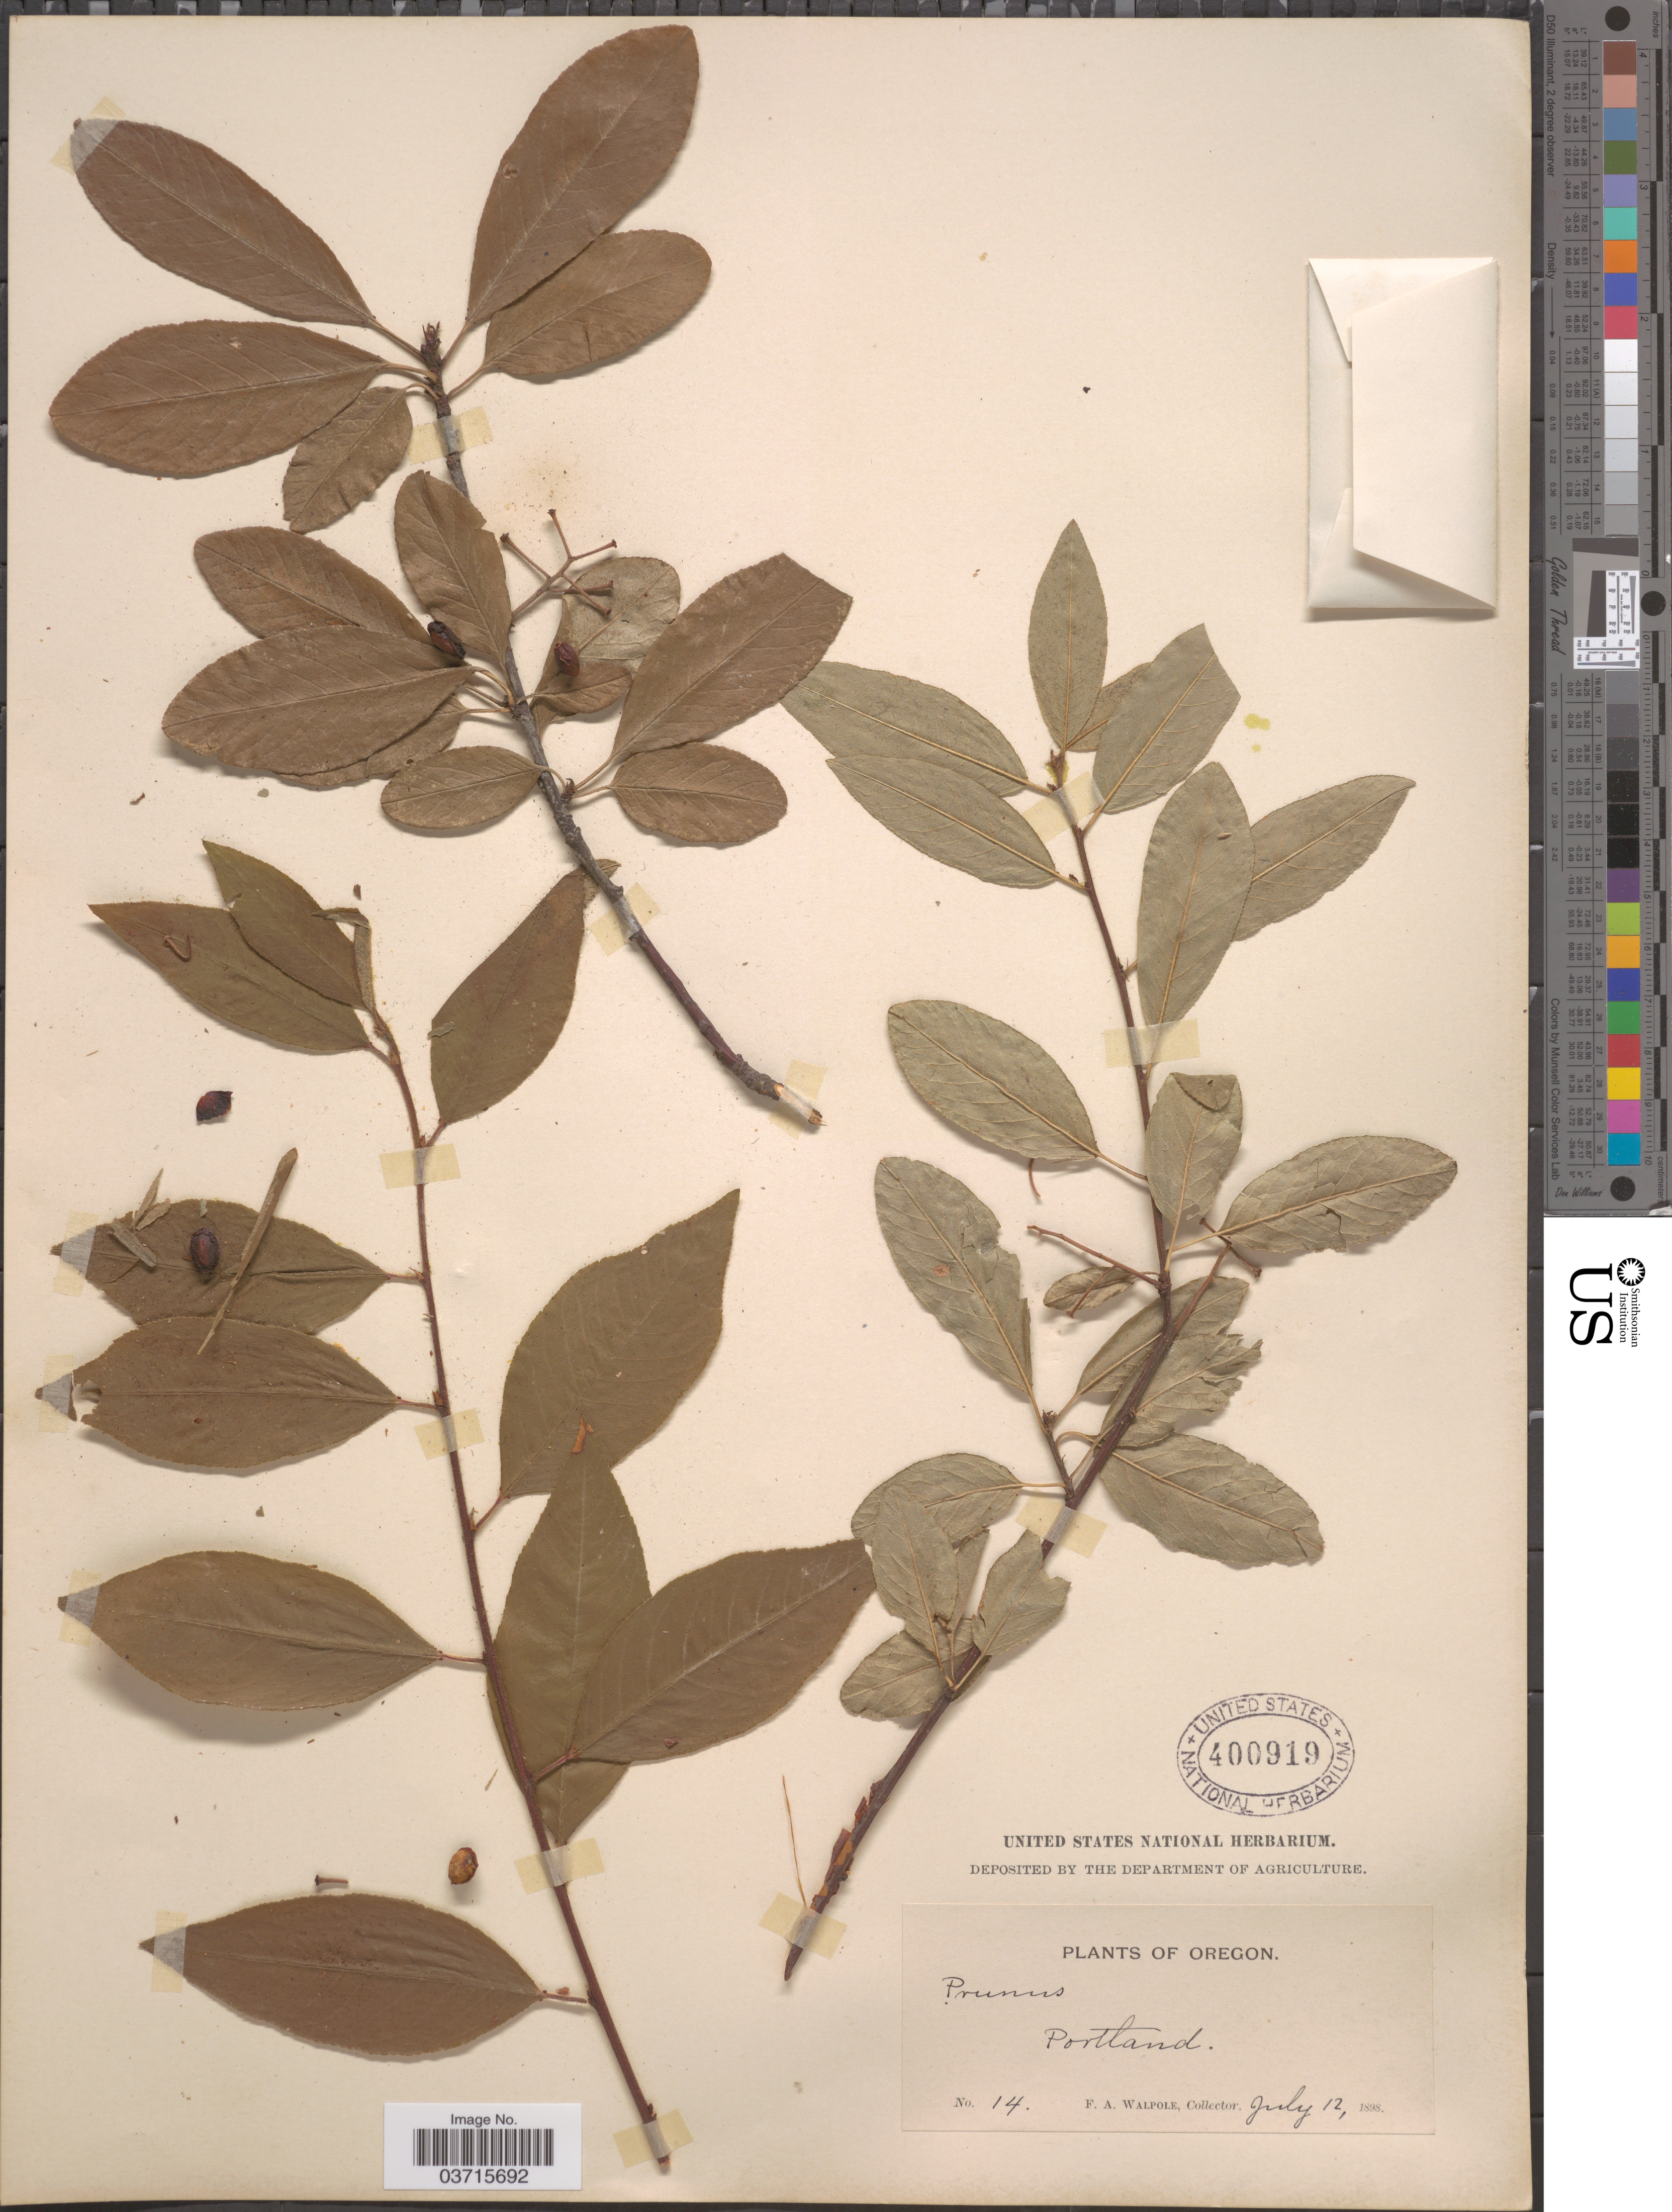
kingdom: Plantae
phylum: Tracheophyta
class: Magnoliopsida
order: Rosales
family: Rosaceae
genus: Prunus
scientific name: Prunus mollis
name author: Torr.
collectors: F. Walpole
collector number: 14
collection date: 1898-07-12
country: United States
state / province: Oregon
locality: Portland.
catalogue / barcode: US 400919